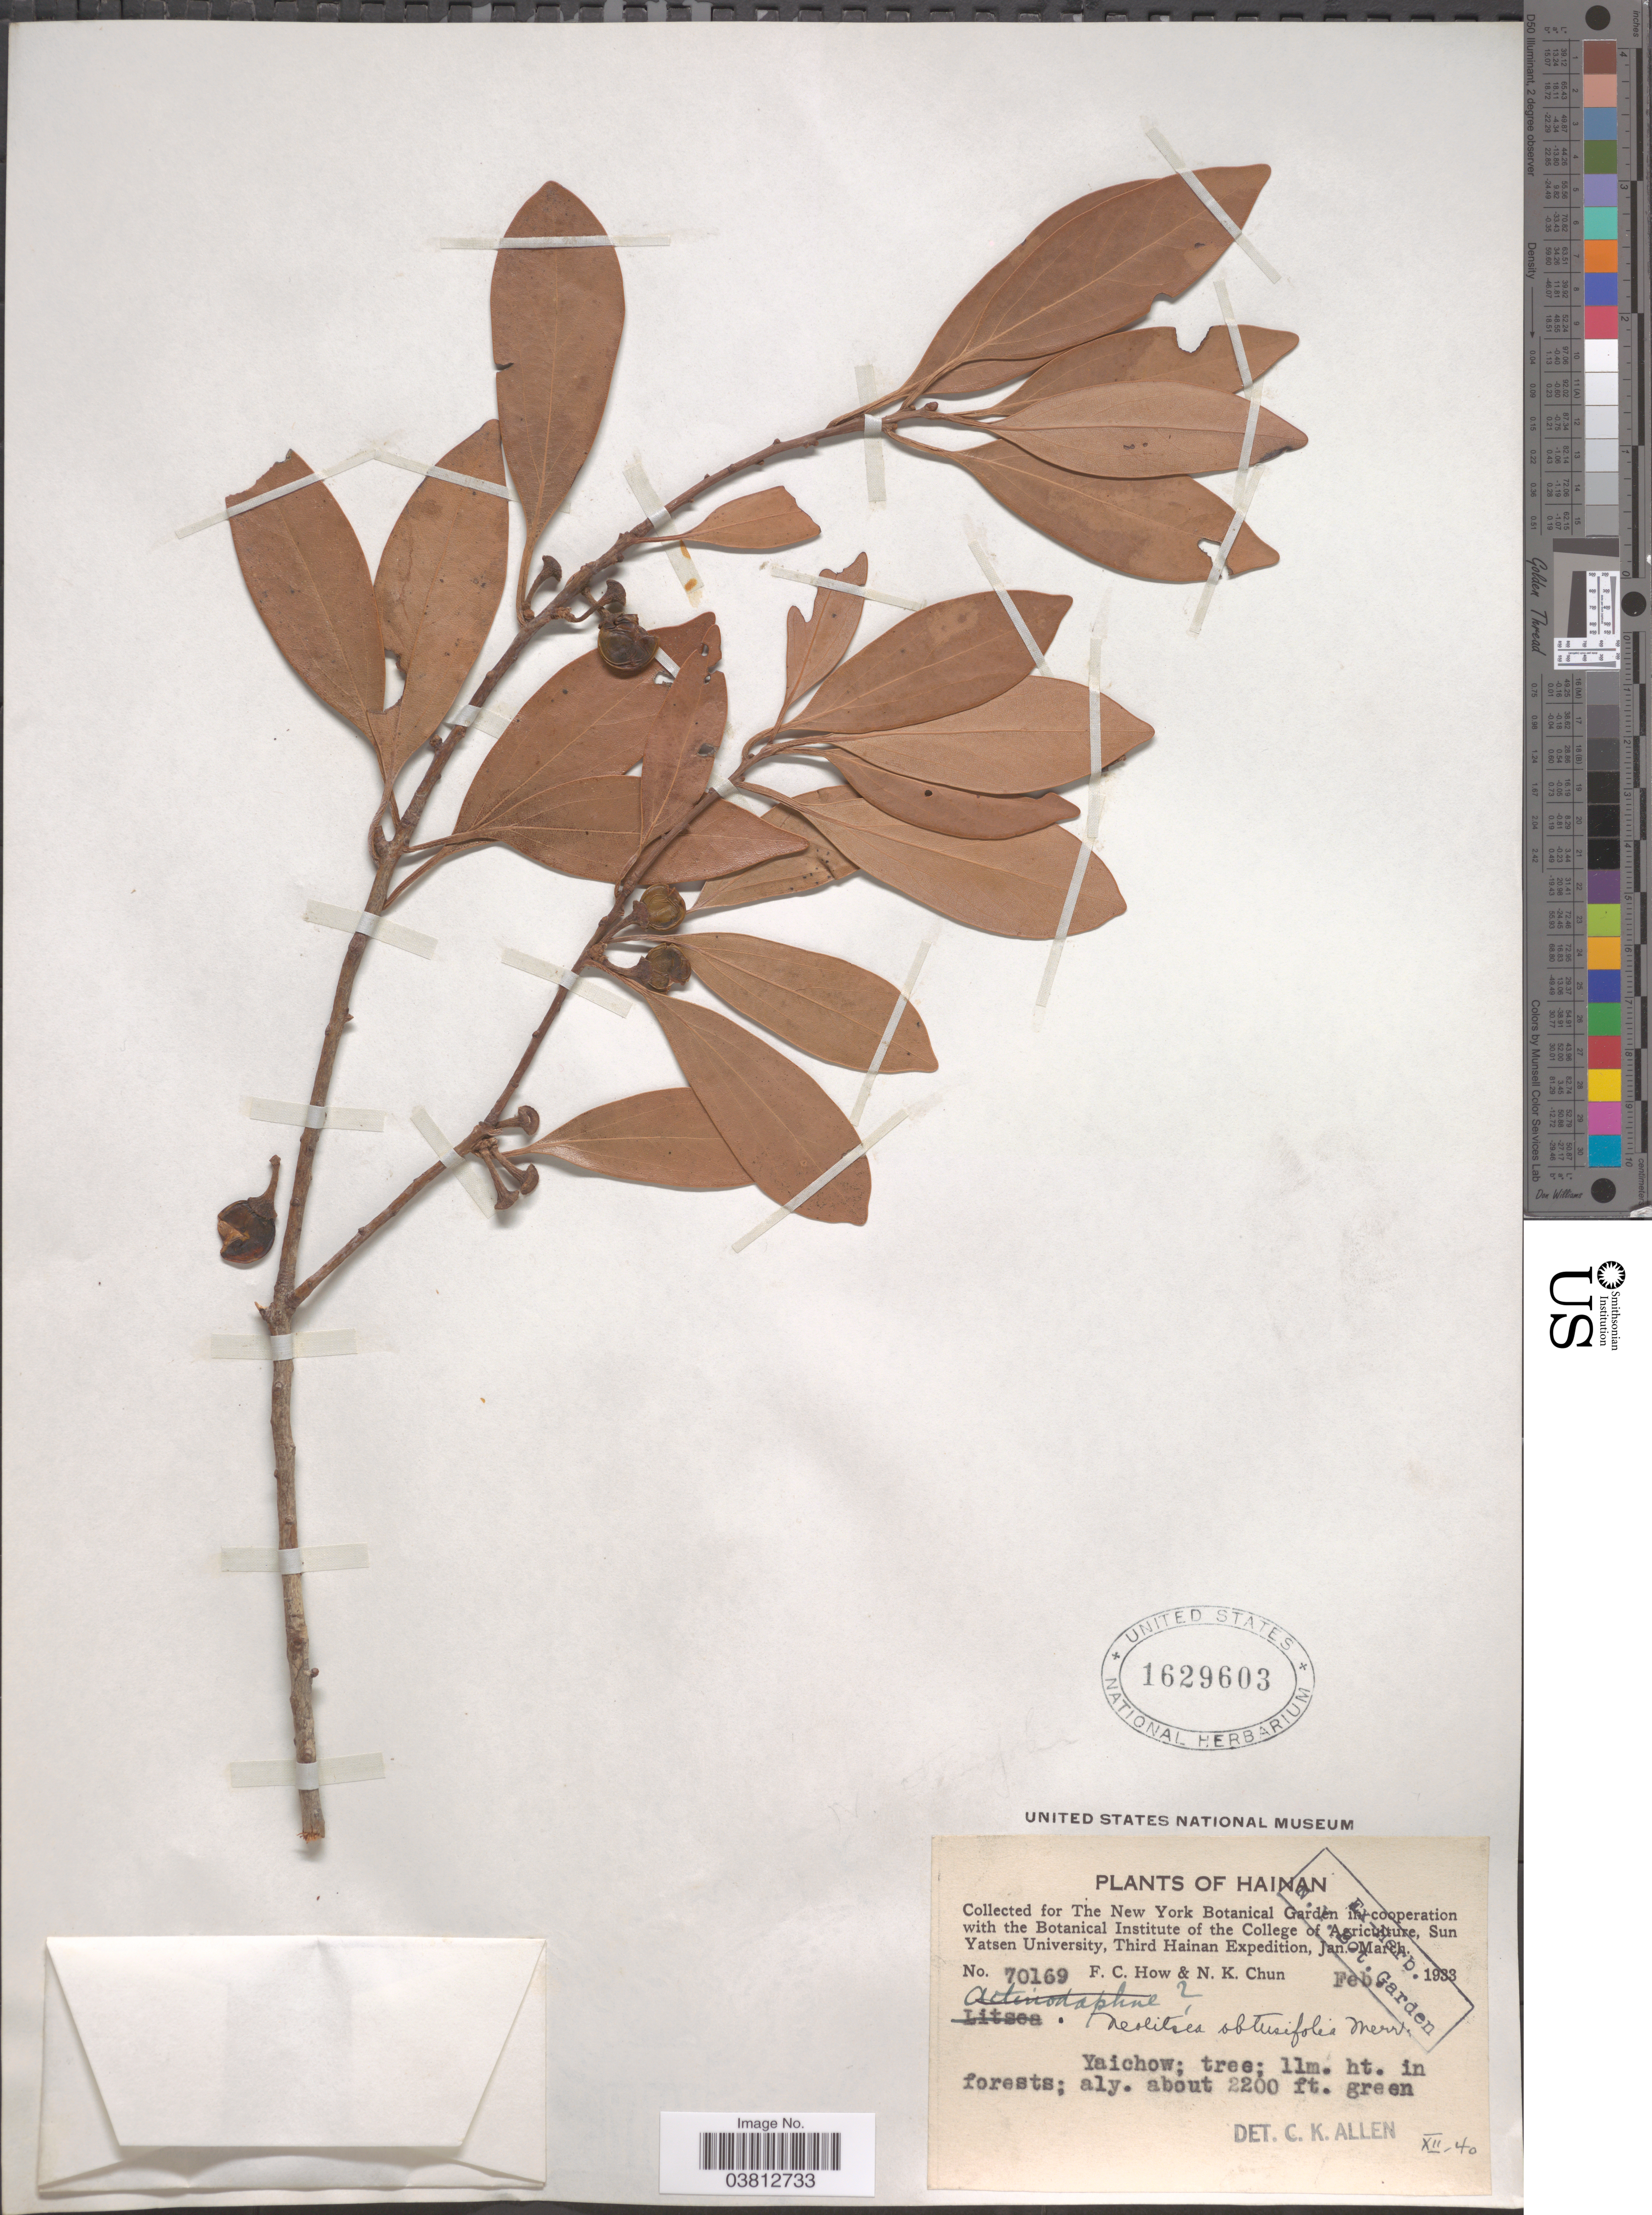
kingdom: Plantae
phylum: Tracheophyta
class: Magnoliopsida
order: Laurales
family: Lauraceae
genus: Neolitsea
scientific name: Neolitsea obtusifolia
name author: Merr.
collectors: F. C. How & N. K. Chun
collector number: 70169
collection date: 1933-02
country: China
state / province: Hainan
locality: Yaichow.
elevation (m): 671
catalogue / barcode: US 1629603